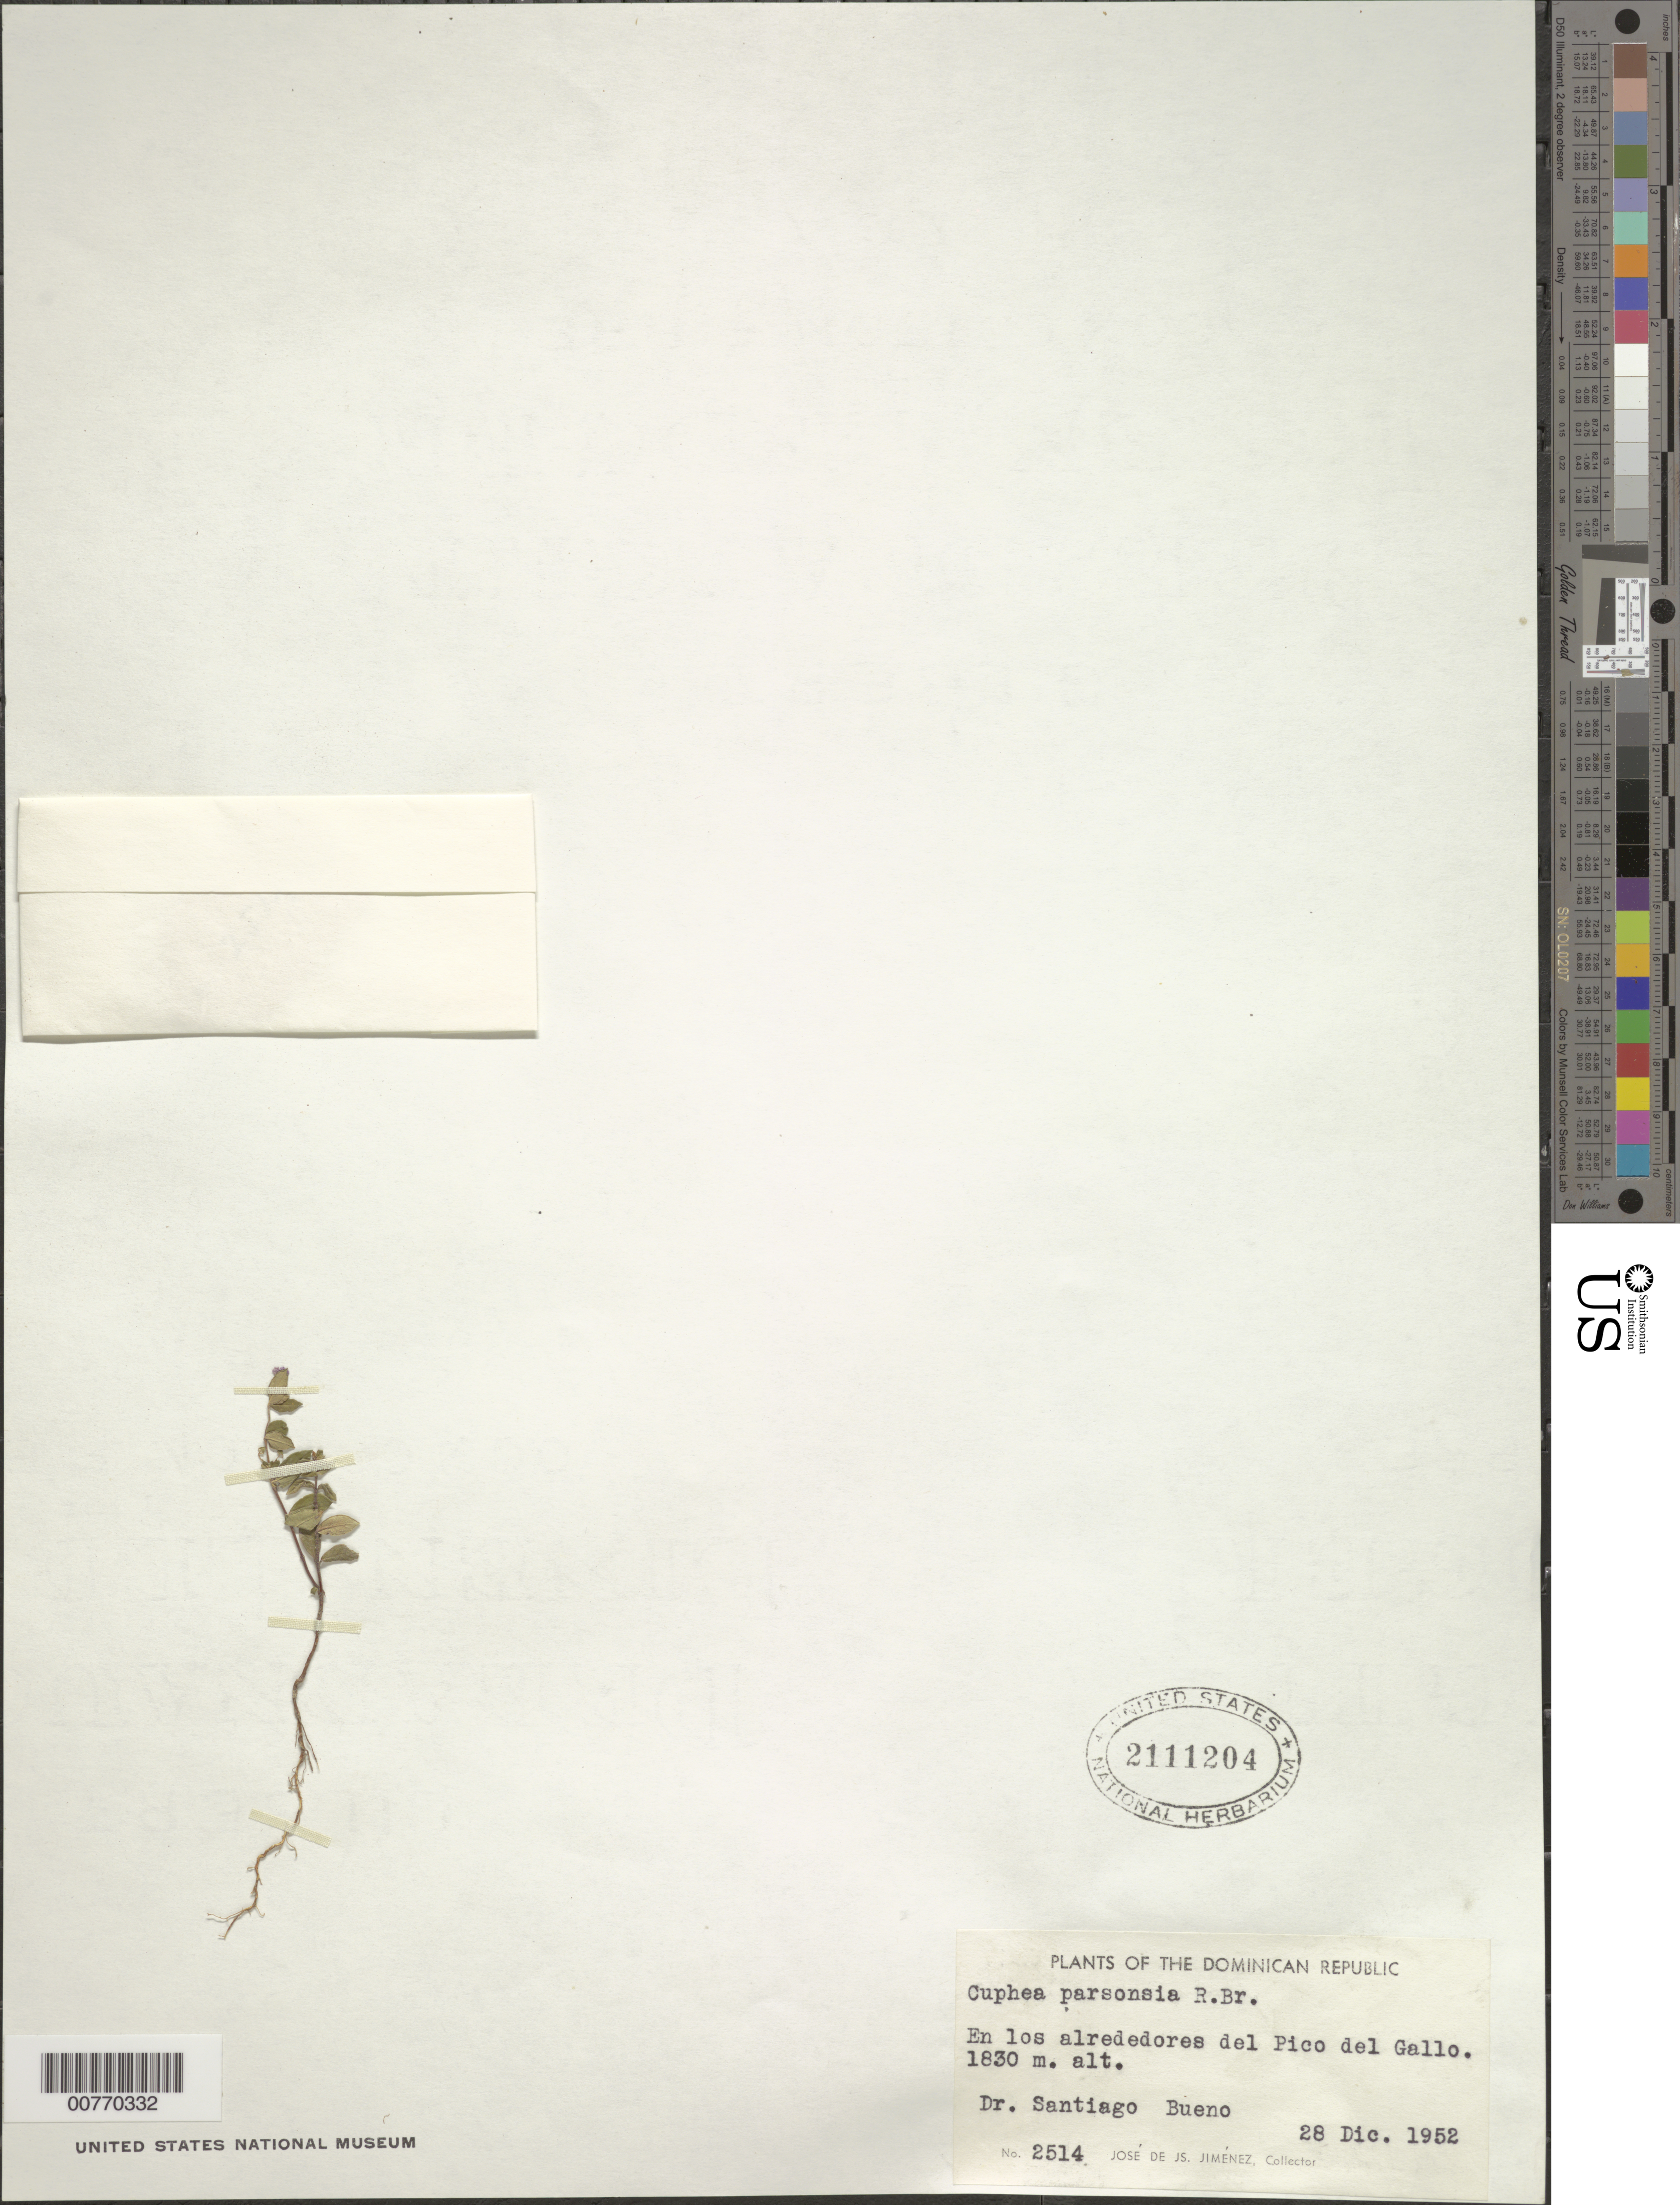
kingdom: Plantae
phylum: Tracheophyta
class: Magnoliopsida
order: Myrtales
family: Lythraceae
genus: Cuphea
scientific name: Cuphea parsonsia var. parsonsia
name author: (L.) R. Br. ex Steud.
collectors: S. Bueno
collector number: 2514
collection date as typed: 28 Dec 1952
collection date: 1952-12-28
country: Dominican Republic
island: Hispaniola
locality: Surrounding area of Pico del Gallo.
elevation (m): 1830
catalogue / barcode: US 2111204